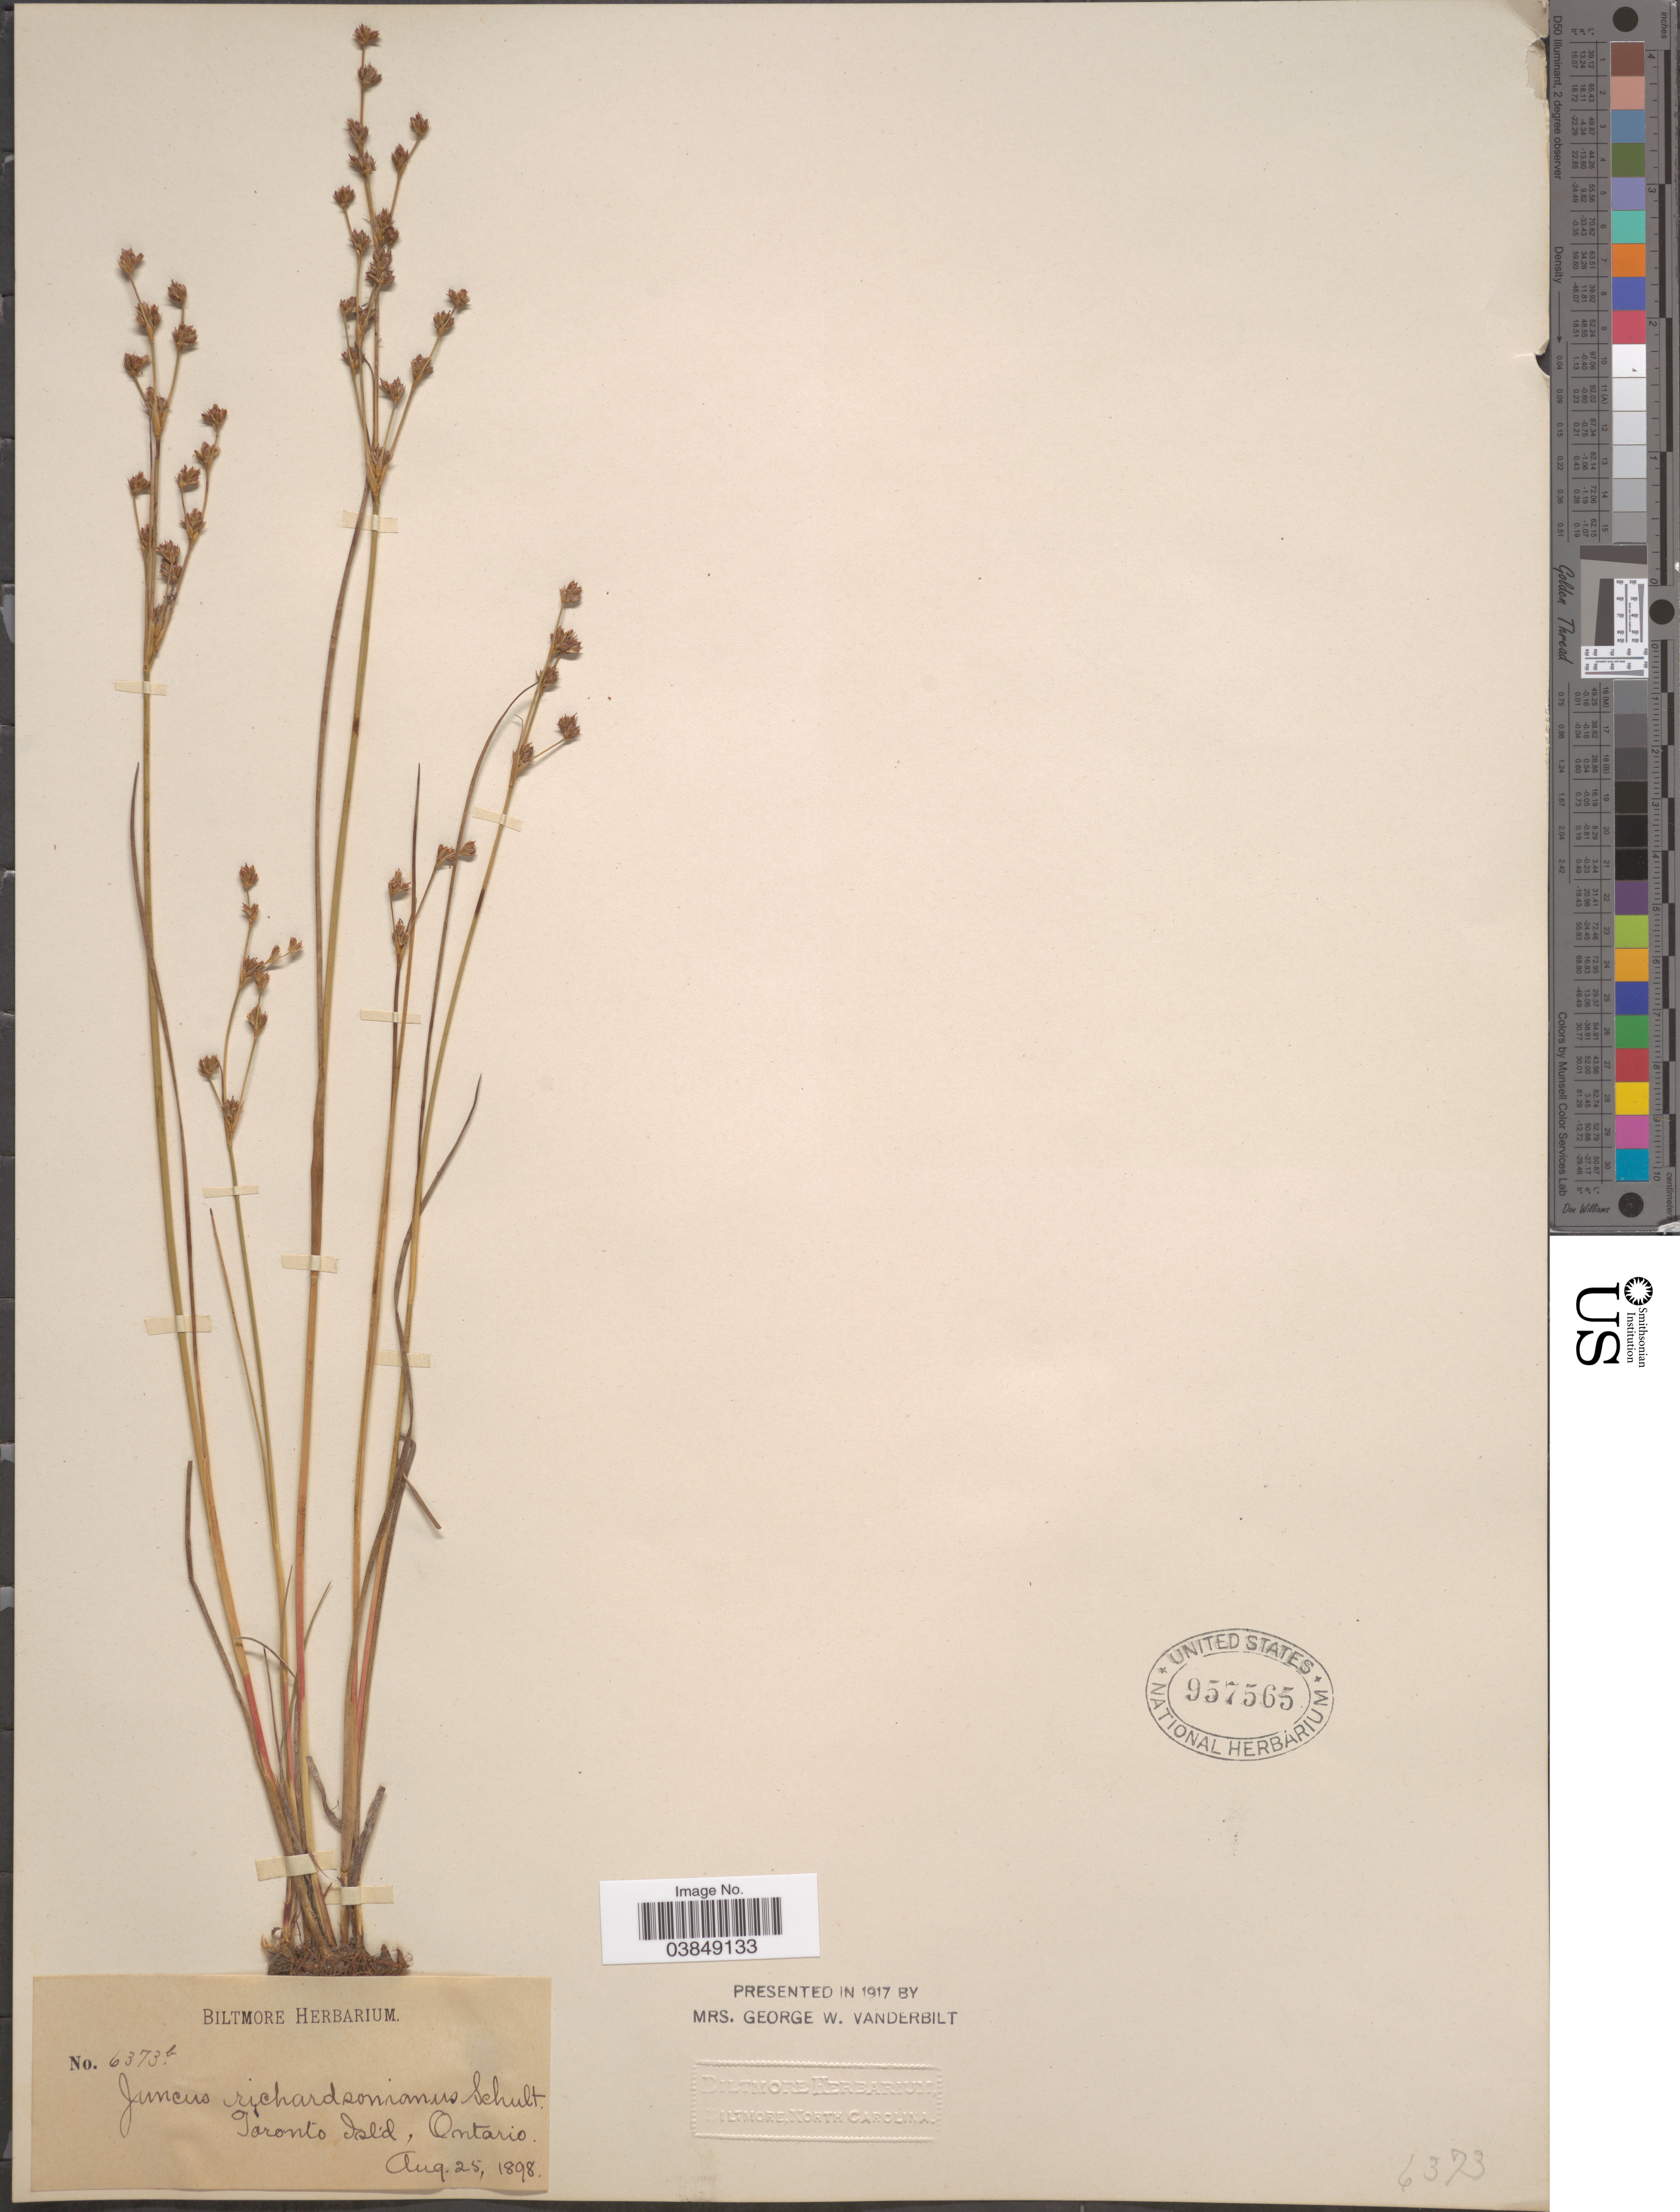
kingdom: Plantae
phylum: Tracheophyta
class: Liliopsida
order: Poales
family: Juncaceae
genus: Juncus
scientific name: Juncus alpinus var. rariflorus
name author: (Hartm.) Hartm.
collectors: ex herb. Biltmore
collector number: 6373b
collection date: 1898-08-25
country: Canada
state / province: Ontario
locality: Toronto Isld.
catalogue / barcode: US 957565